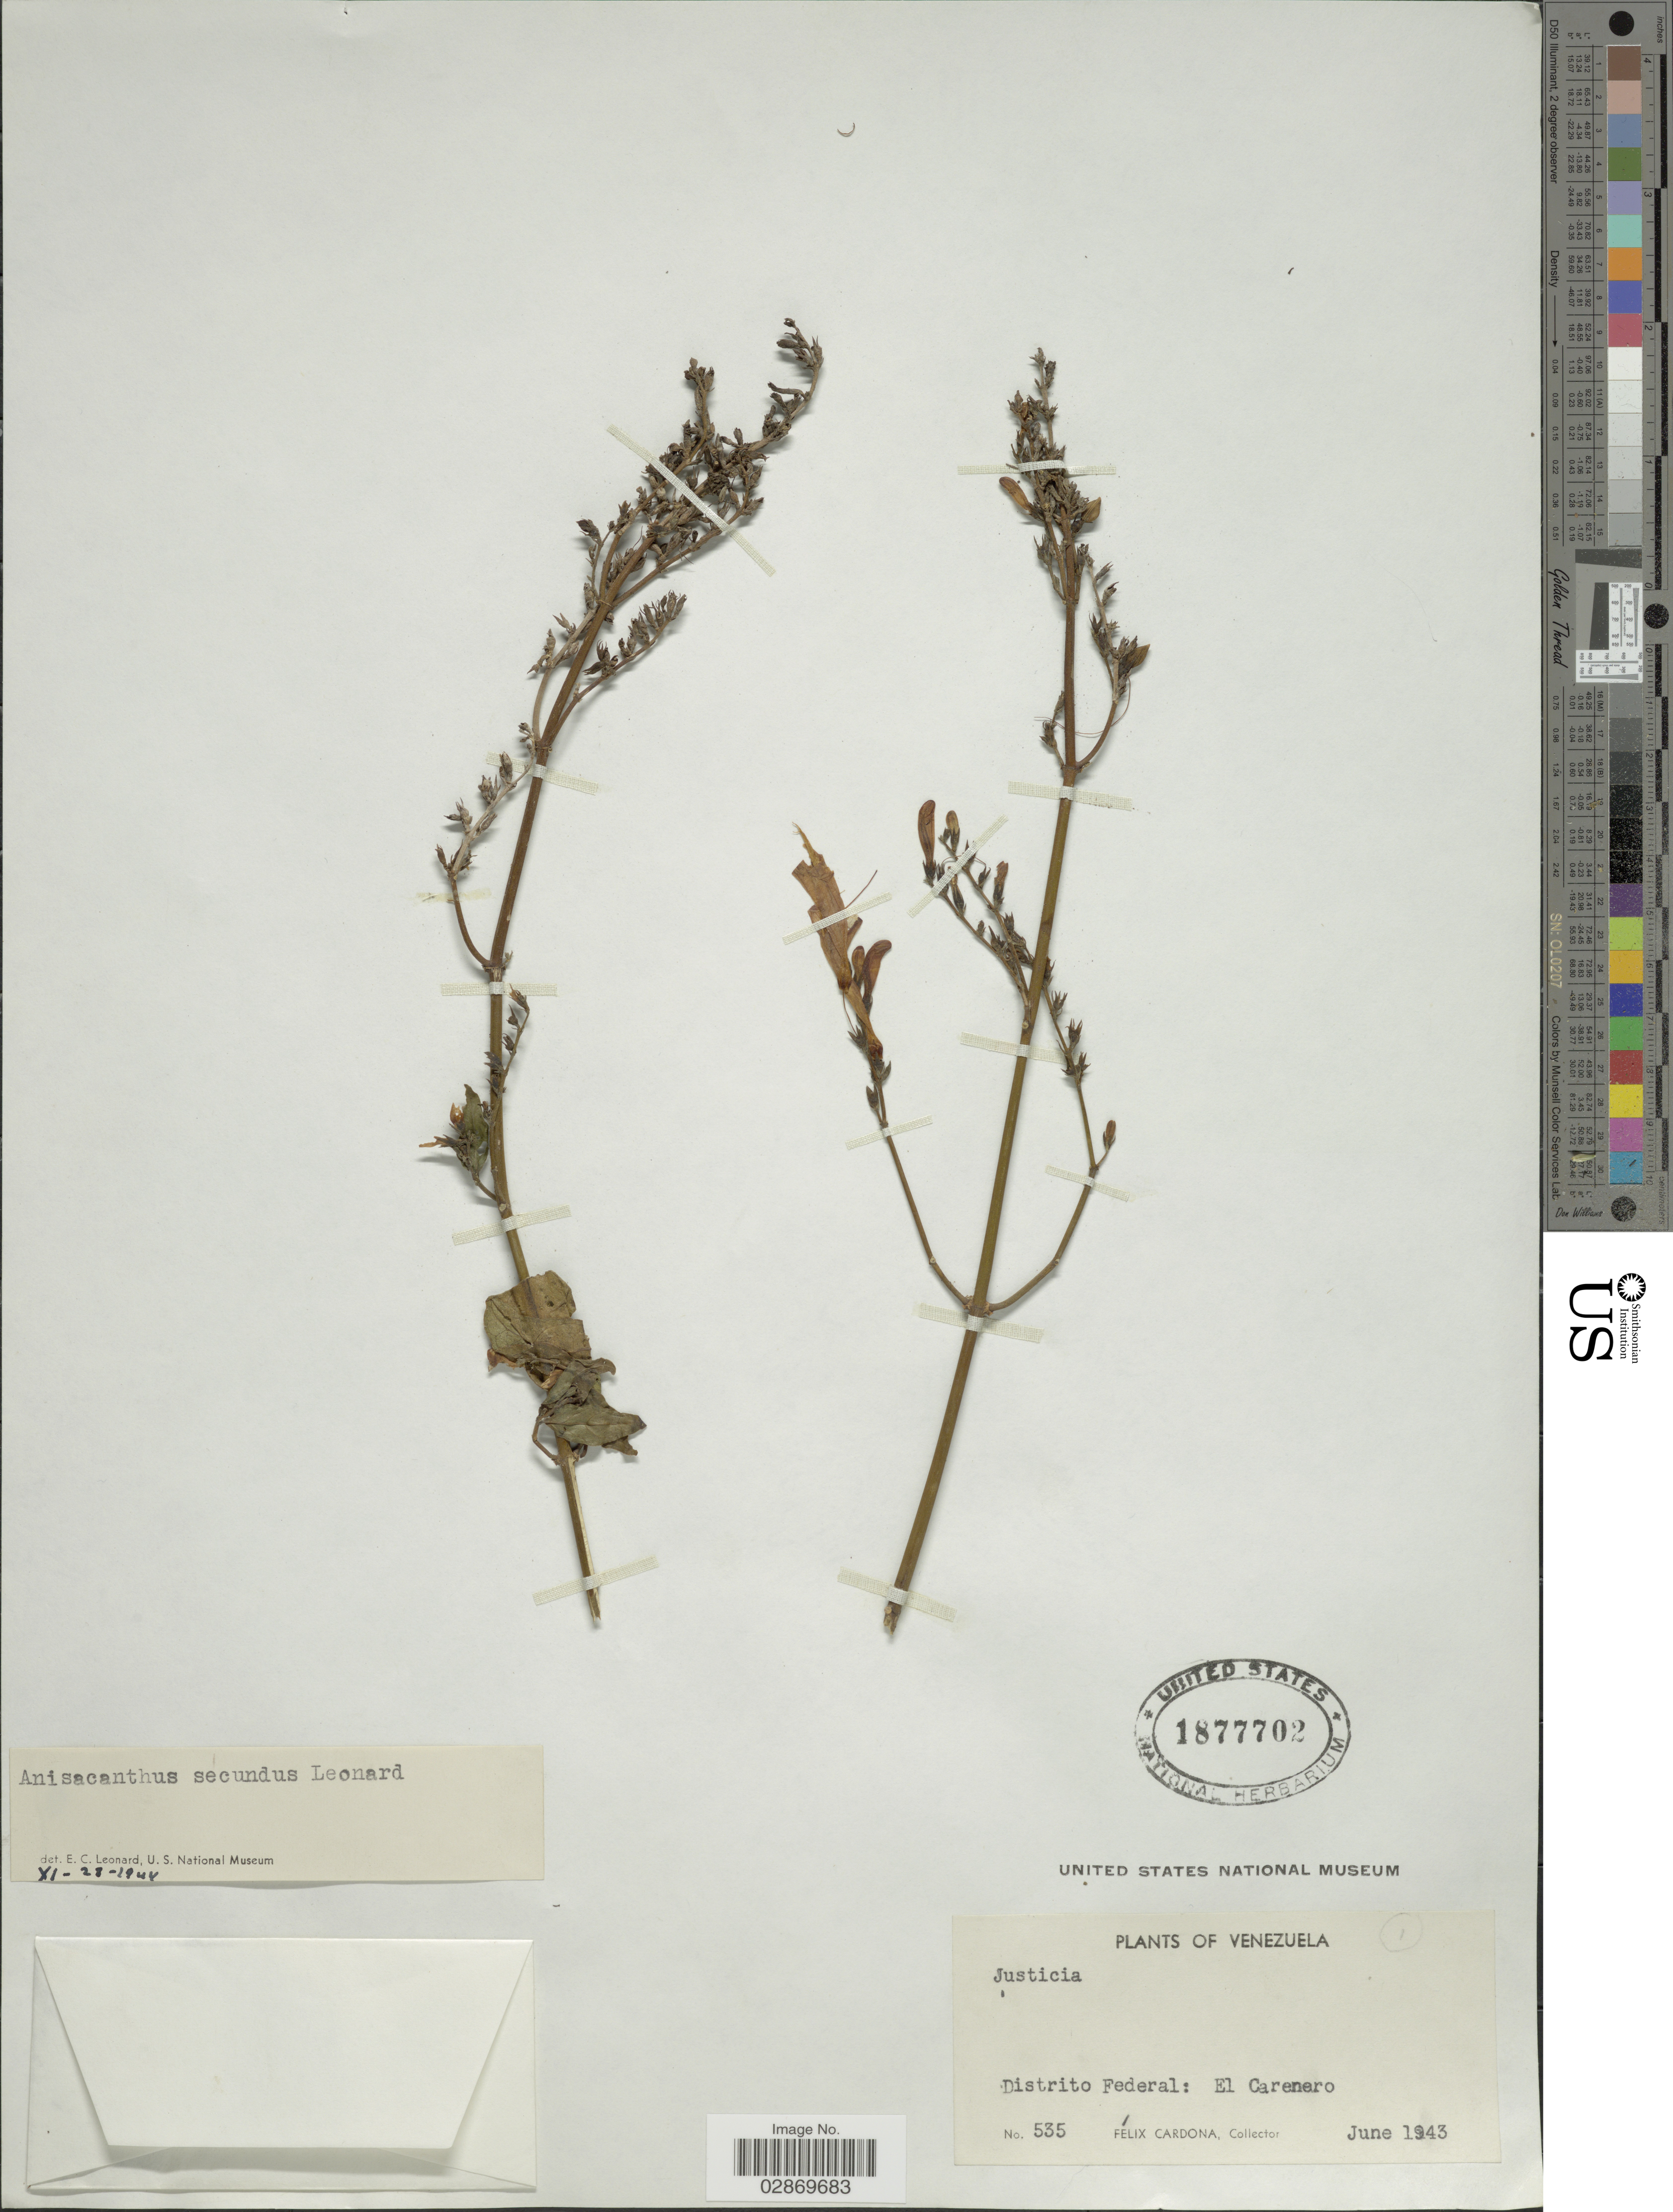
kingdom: Plantae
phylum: Tracheophyta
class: Magnoliopsida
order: Lamiales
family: Acanthaceae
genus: Anisacanthus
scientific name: Anisacanthus secundus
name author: Leonard in A.C. Sm.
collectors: F. Cardona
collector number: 535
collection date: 1943-06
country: Venezuela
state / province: Distrito Federal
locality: Distrito Federal, El Carenero.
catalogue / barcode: US 1877702